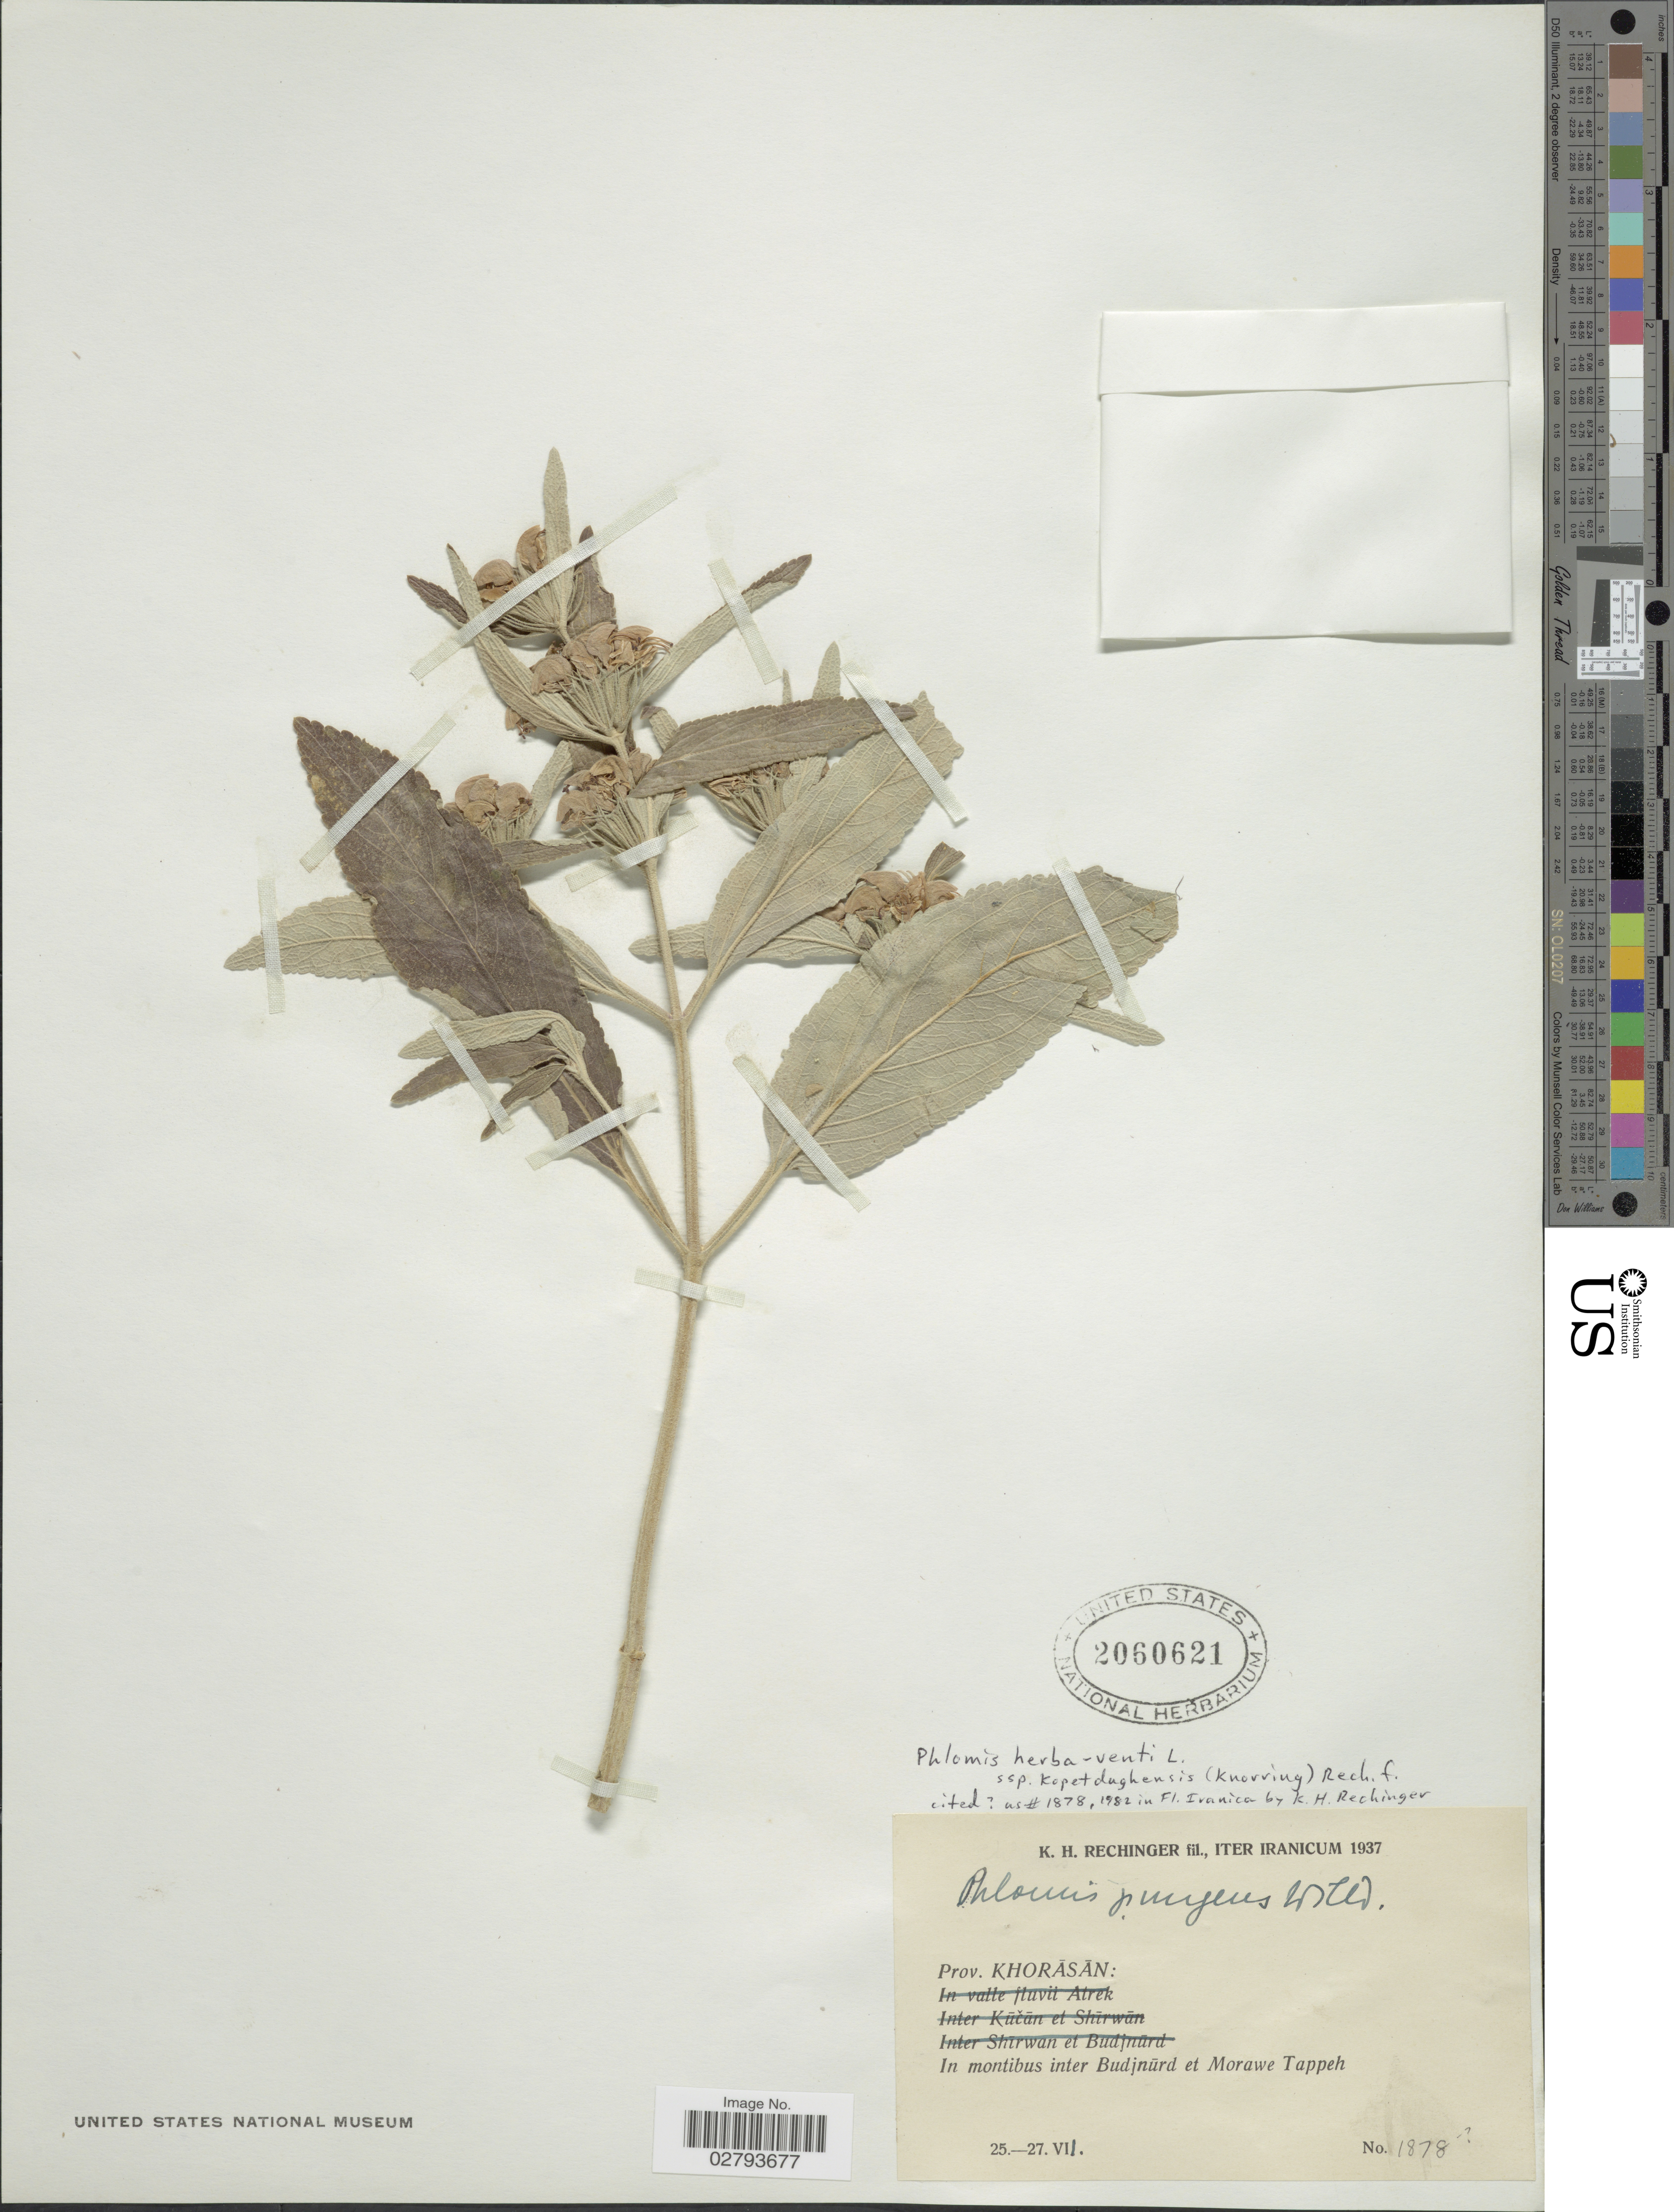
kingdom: Plantae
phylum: Tracheophyta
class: Magnoliopsida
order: Lamiales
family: Lamiaceae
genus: Phlomis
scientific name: Phlomis herba-venti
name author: L.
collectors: K. H. Rechinger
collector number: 1878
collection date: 1937-07-25/1937-07-27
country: Iran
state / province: Khorasan [obsolete]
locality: Prov. Khoräsän: In montibus inter Budjnürd et Morawe Tappeh.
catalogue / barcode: US 2060621